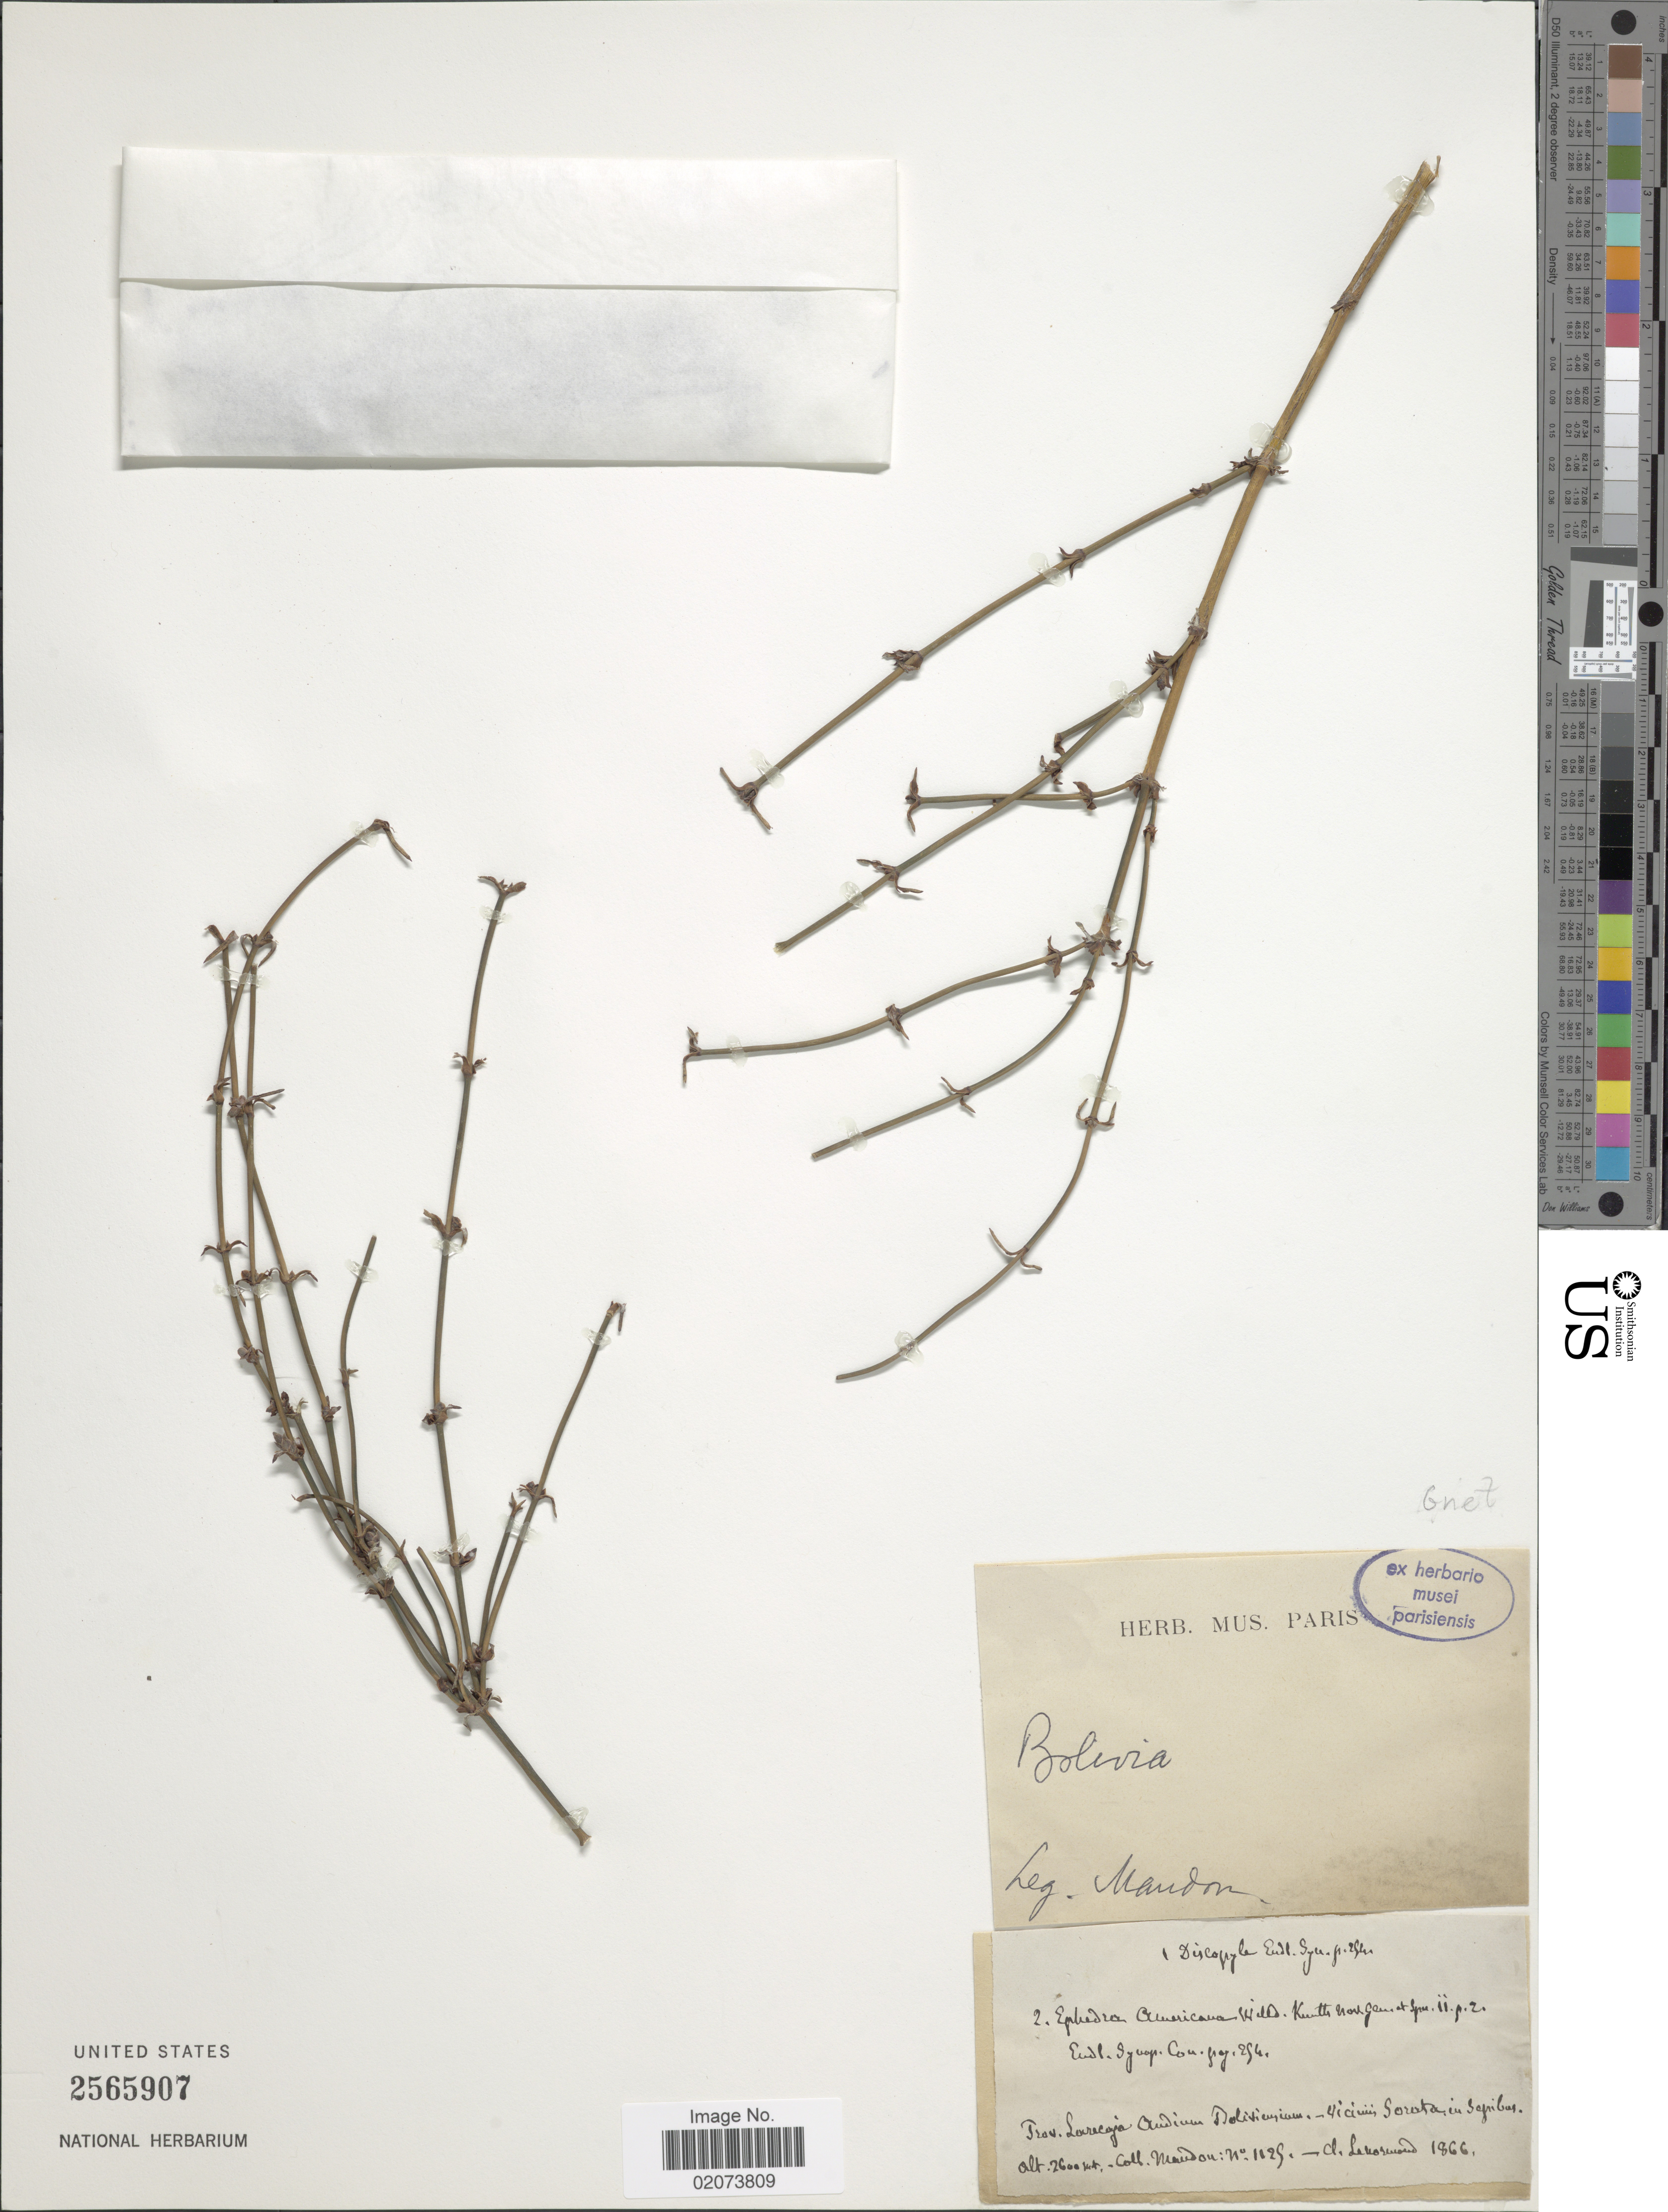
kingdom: Plantae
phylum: Tracheophyta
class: Gnetopsida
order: Ephedrales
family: Ephedraceae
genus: Ephedra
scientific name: Ephedra americana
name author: Humb. & Bonpl. ex Willd.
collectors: Mandon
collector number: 2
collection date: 1866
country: Bolivia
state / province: La Paz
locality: Prov. Larecaja Audium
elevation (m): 2600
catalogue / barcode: US 2565907